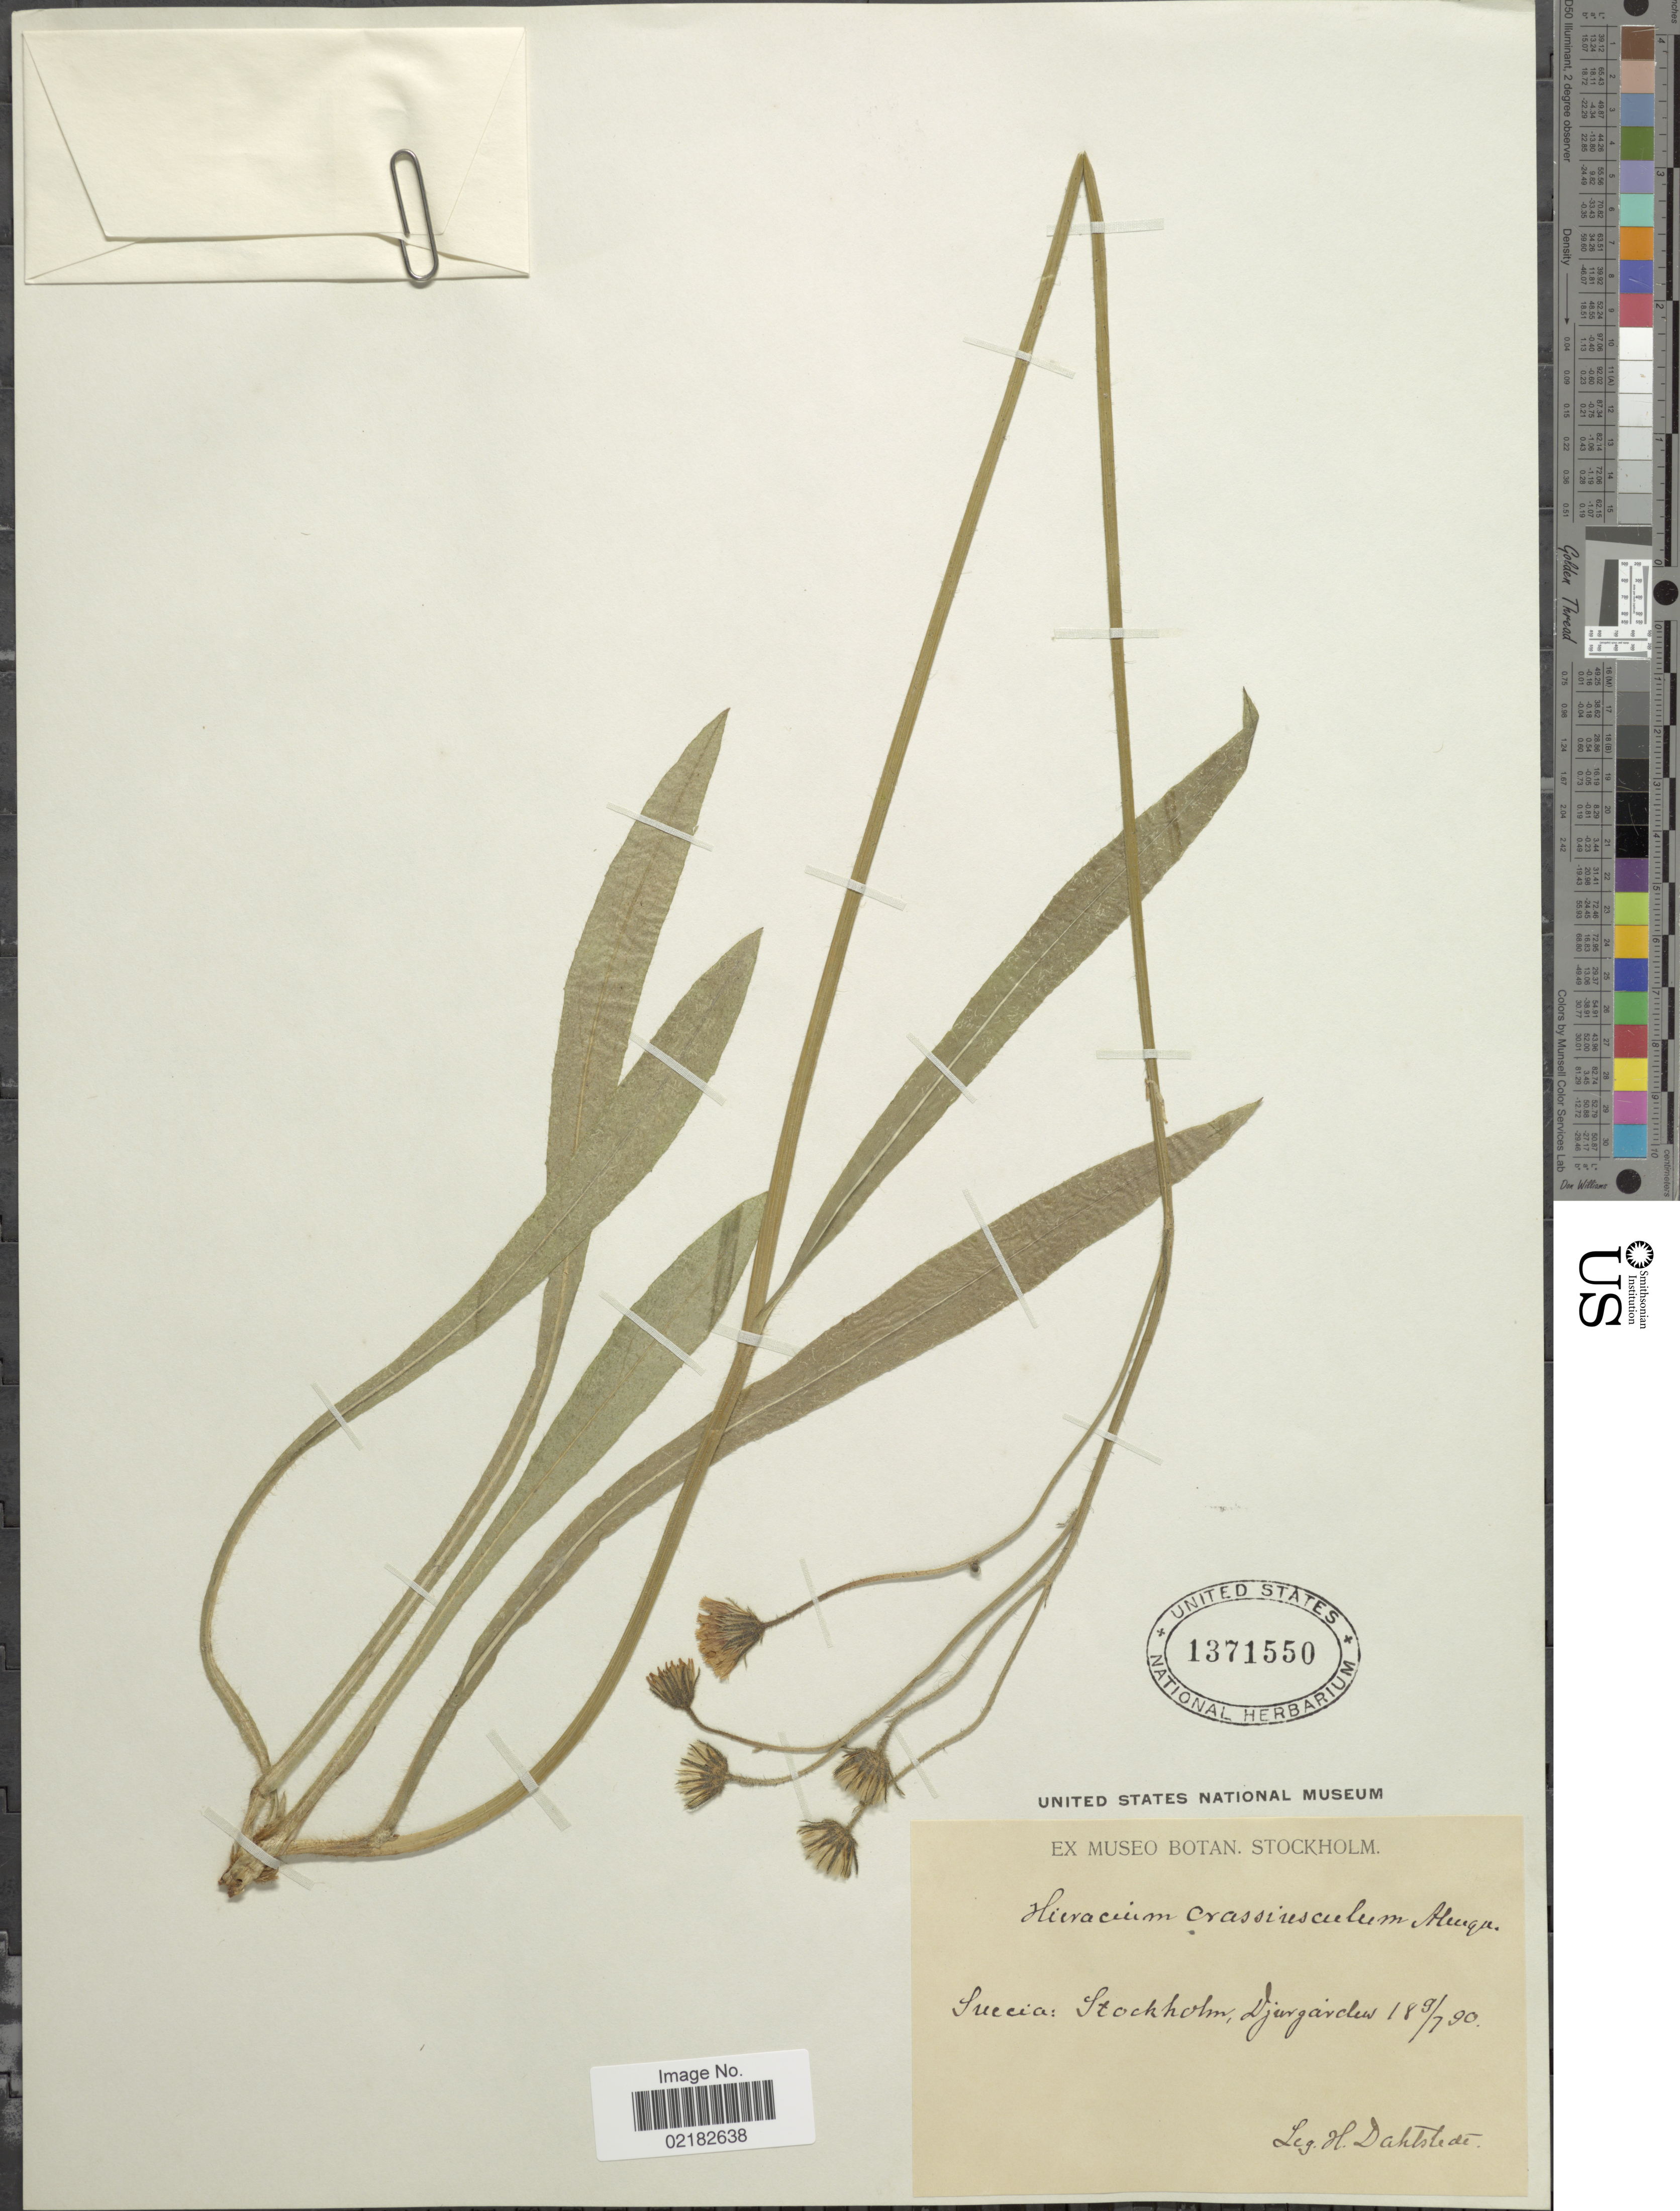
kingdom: Plantae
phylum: Tracheophyta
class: Magnoliopsida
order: Asterales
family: Asteraceae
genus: Hieracium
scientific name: Hieracium crassiusculum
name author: Almquist ex Dahlst.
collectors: H. G. Dahlstedt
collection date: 1890-07-09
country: Sweden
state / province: Stockholm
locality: Stockholm, Djurgarden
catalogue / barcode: US 1371550